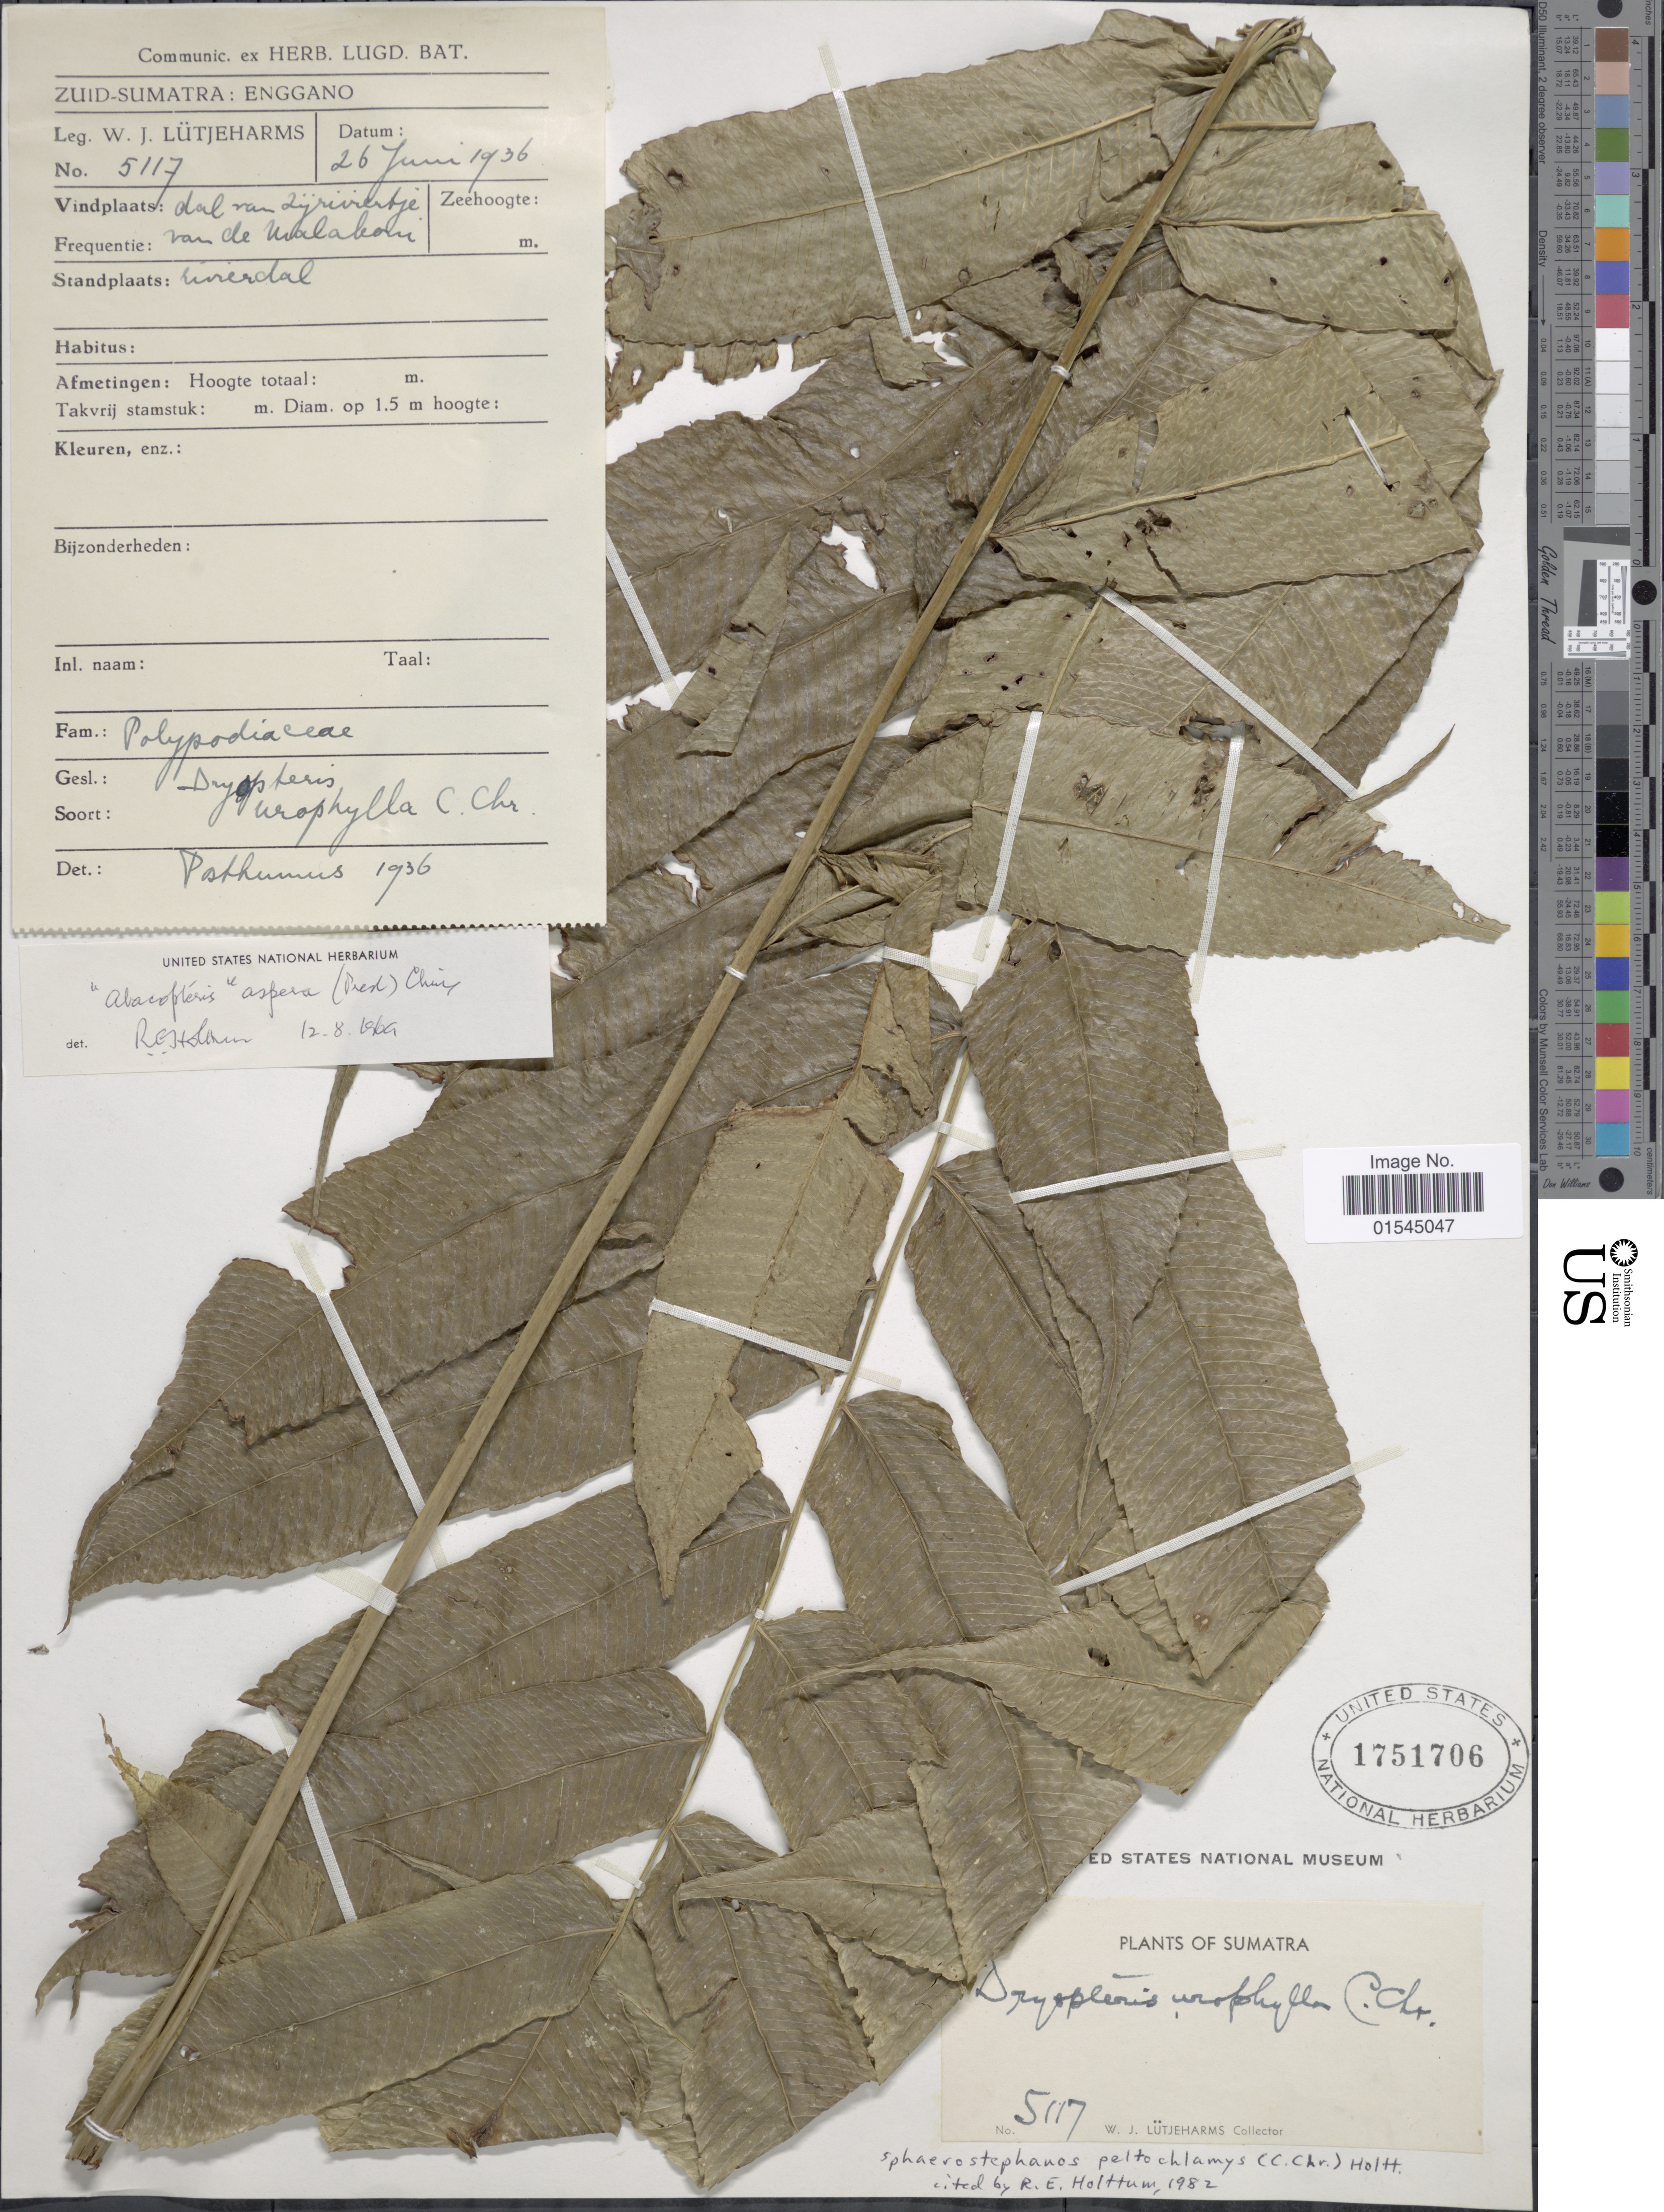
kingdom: Plantae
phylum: Tracheophyta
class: Polypodiopsida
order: Polypodiales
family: Thelypteridaceae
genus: Sphaerostephanos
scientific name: Sphaerostephanos peltochlamys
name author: (C. Chr.) Holttum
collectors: W. Lütjeharms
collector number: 5117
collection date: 1936-06-26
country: Indonesia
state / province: Sumatra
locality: Zuid-Sumatra: Enggano. Dal van Zijriviertje van de Malaboni [interpreted]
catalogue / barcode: US 1751706